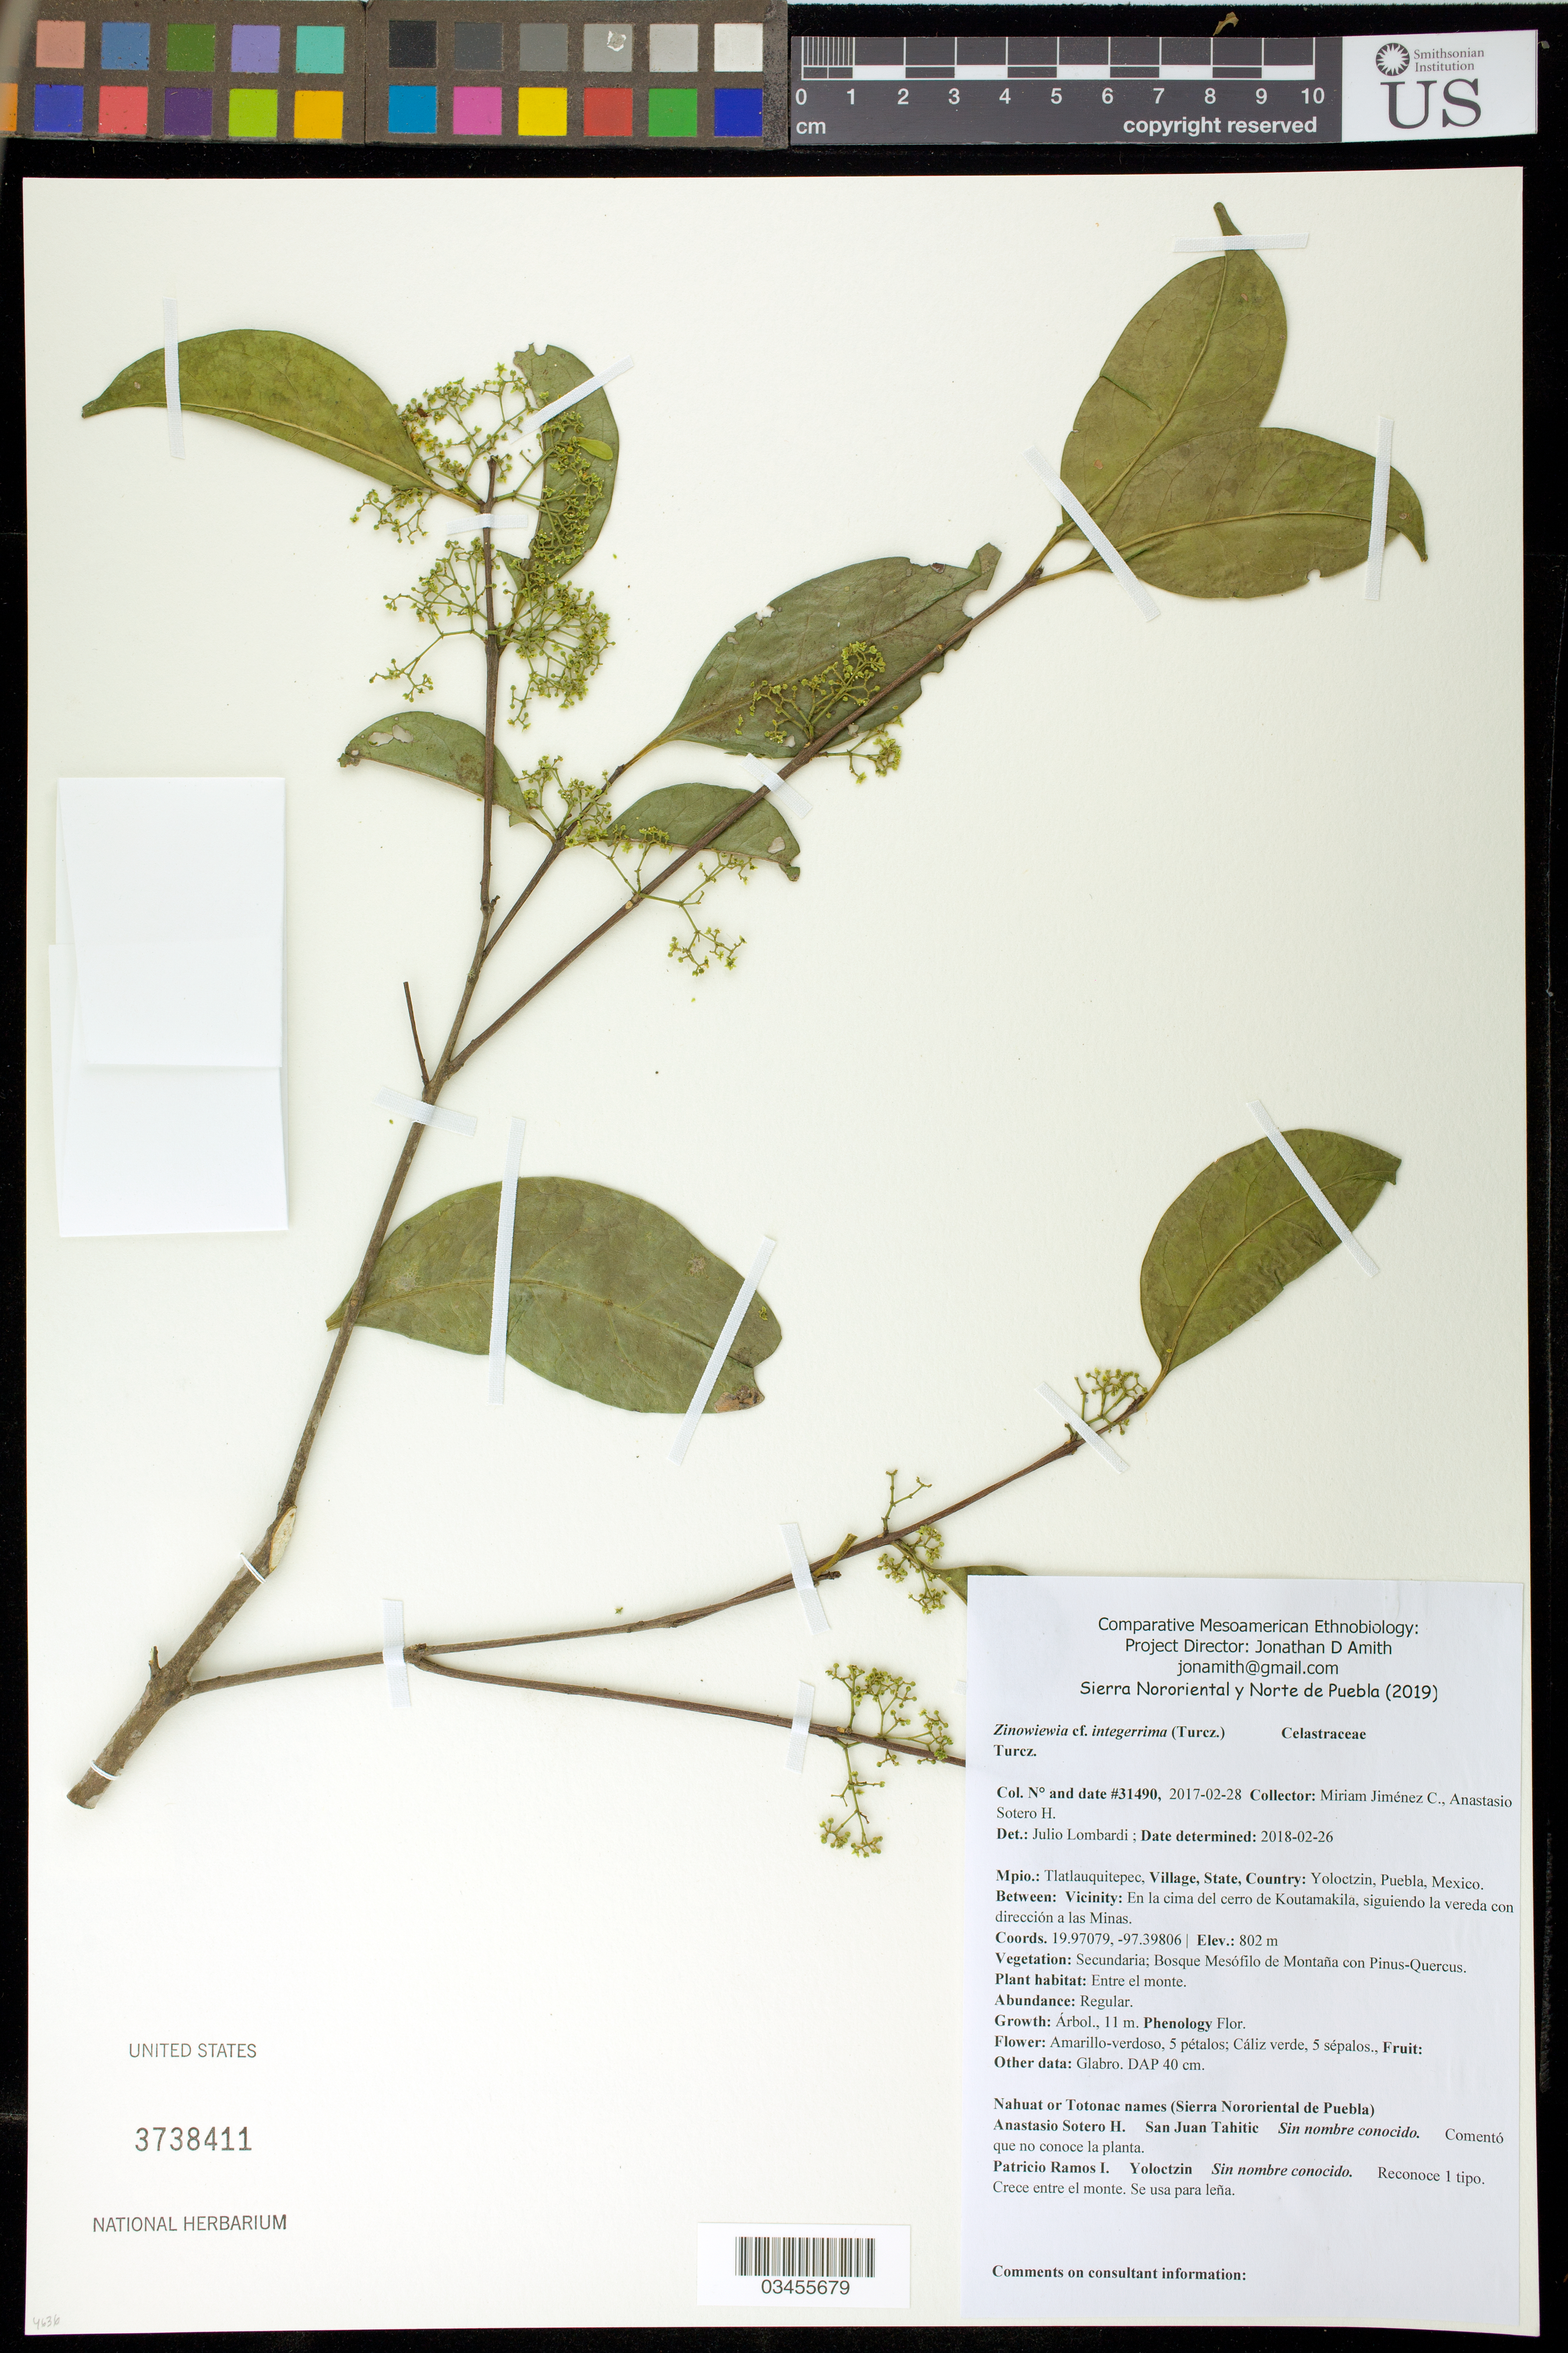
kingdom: Plantae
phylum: Tracheophyta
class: Magnoliopsida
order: Celastrales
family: Celastraceae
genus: Zinowiewia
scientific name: Zinowiewia integerrima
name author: (Turcz.) Turcz.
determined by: Lombardi, Julio A.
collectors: M. Jiménez Chimil & A. Sotero H.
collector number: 31490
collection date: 2017-02-28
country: México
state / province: Puebla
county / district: Tlatlauquitepec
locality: PUEBLO: Yoloctzin; LOCALIDAD EXACTA: En la cima del cerro de Koutamakila, siguiendo la vereda con dirección a las Minas.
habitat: Bosque mesófilo de montaña con Pinus-Quercus | Entre el monte.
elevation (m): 802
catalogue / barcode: US 3738411